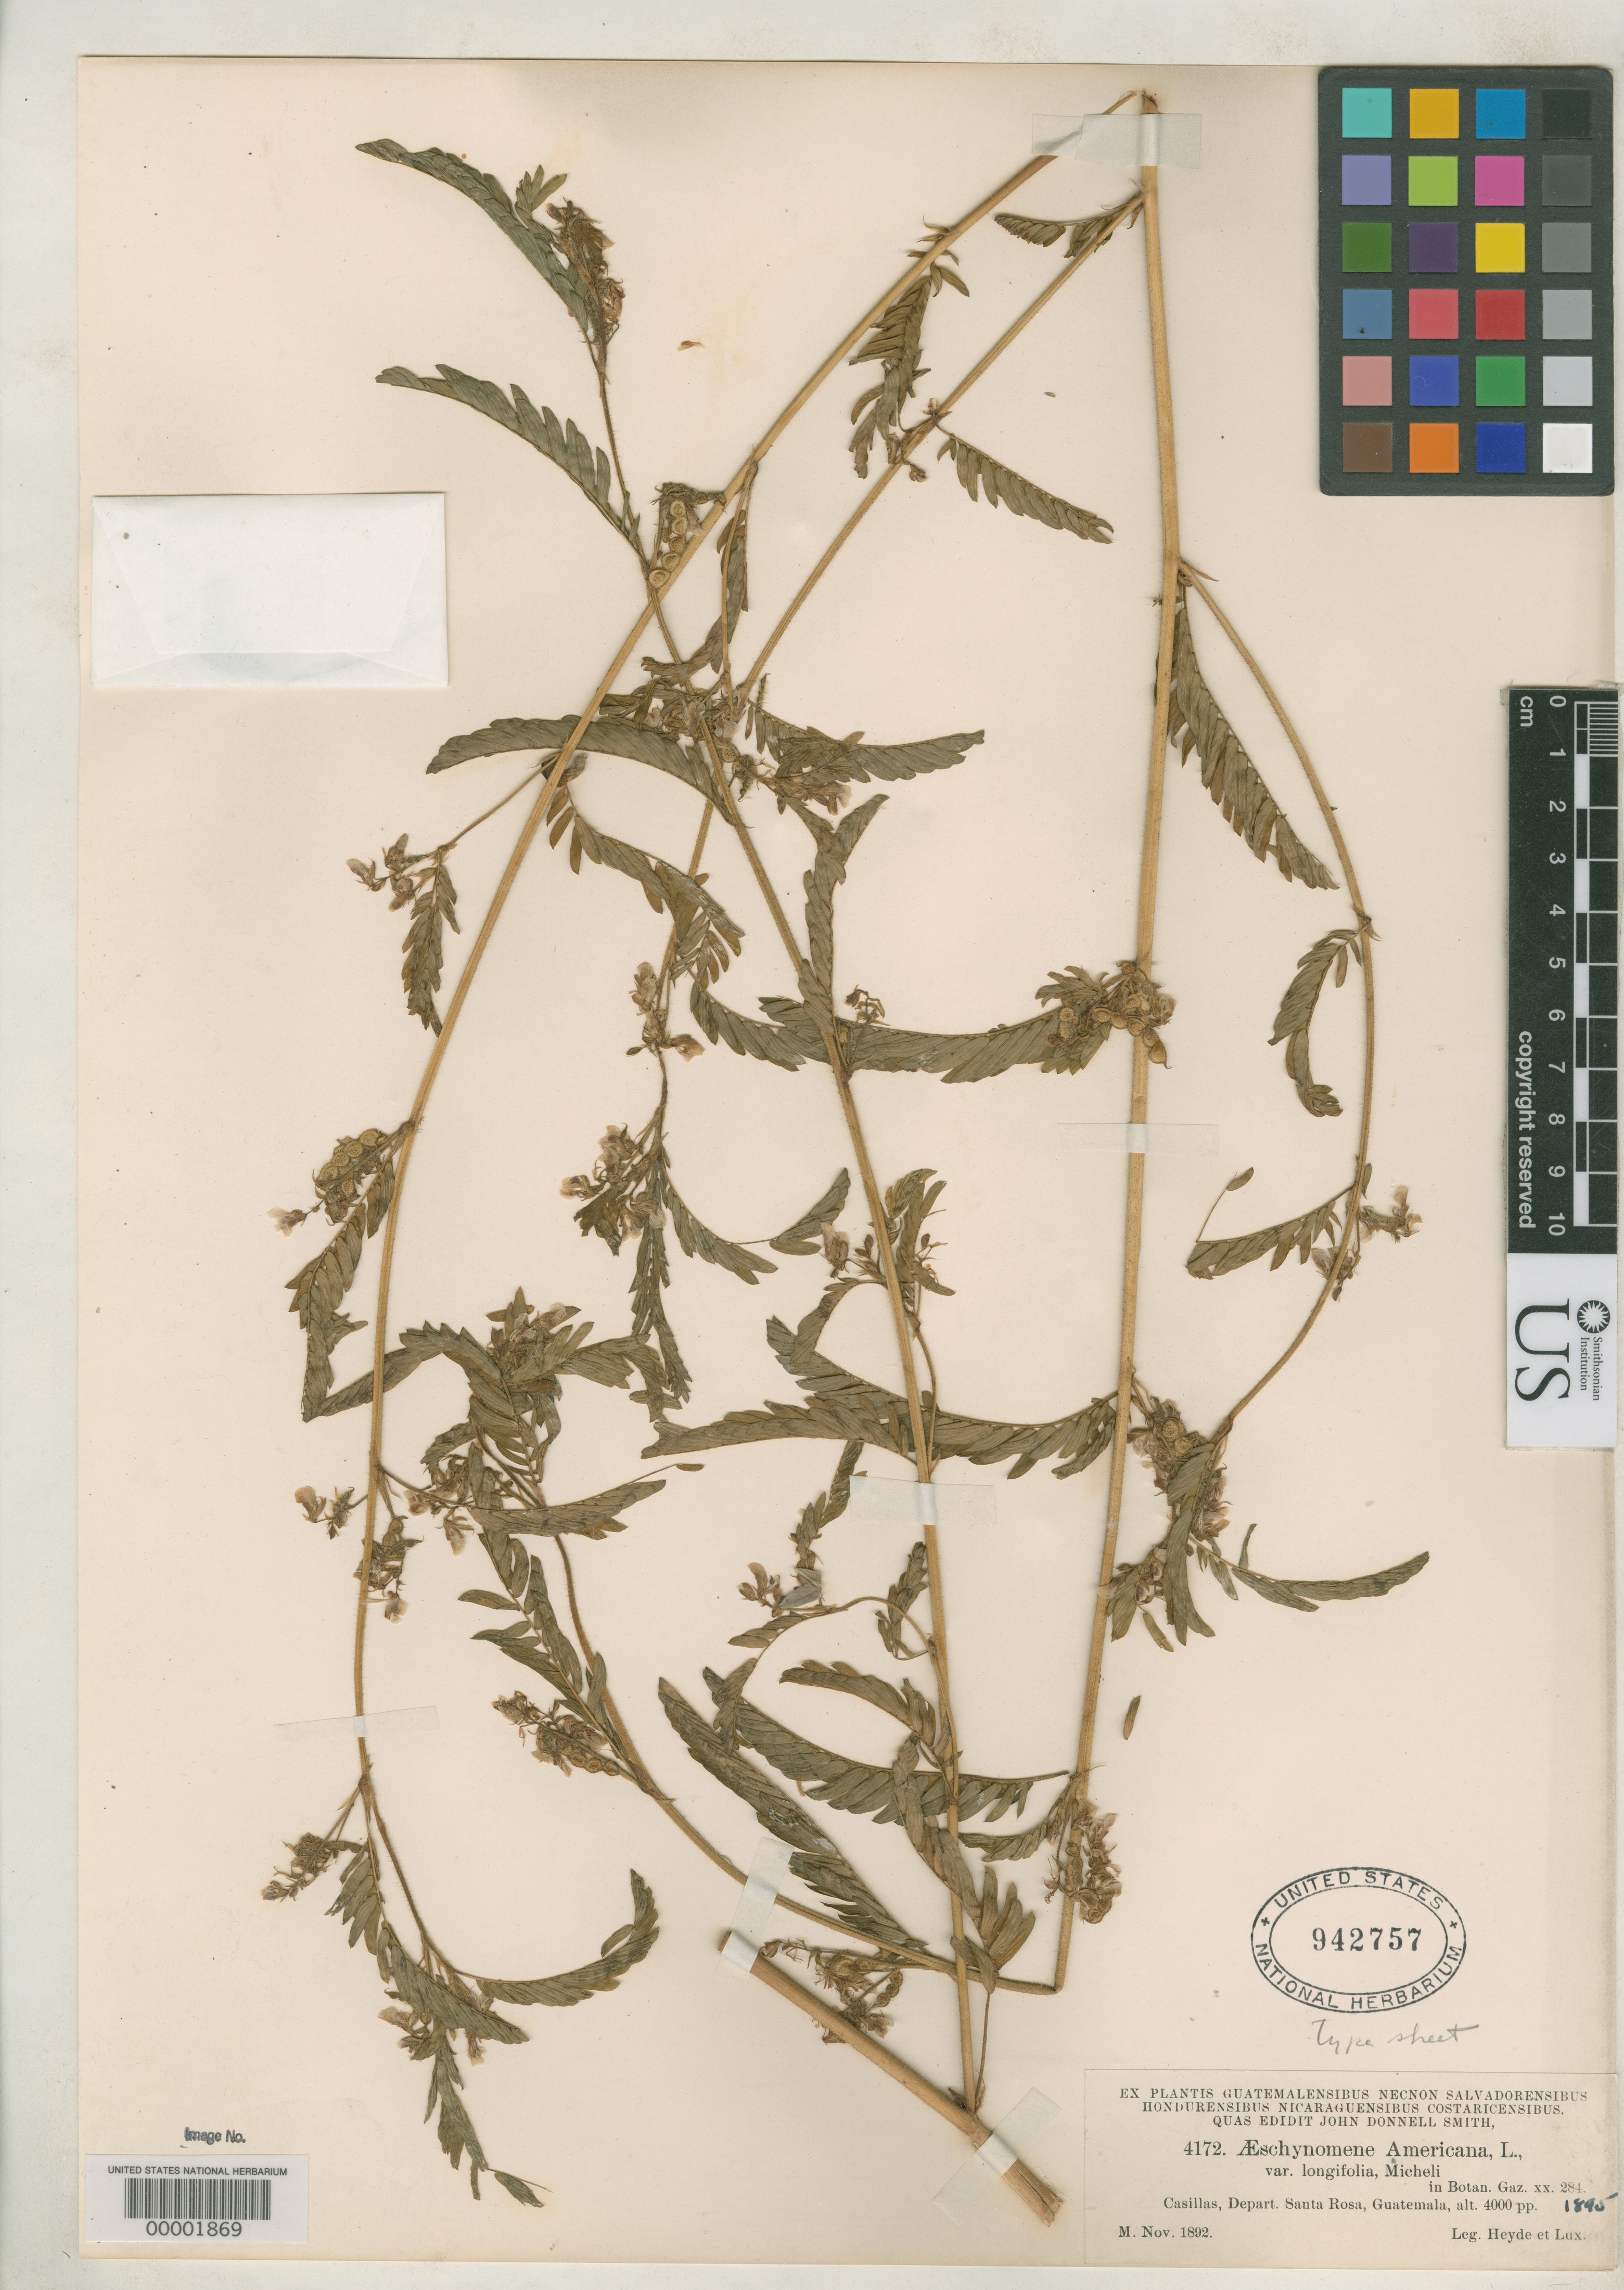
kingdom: Plantae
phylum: Tracheophyta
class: Magnoliopsida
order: Fabales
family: Fabaceae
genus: Aeschynomene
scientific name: Aeschynomene americana var. longifolia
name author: Micheli ex Donn. Sm.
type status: Lectotype; Syntype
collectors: E. T. Heyde & E. Lux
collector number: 4172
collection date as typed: Oct 1892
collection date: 1892-10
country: Guatemala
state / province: Santa Rosa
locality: Cassillas.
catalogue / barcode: US 942757